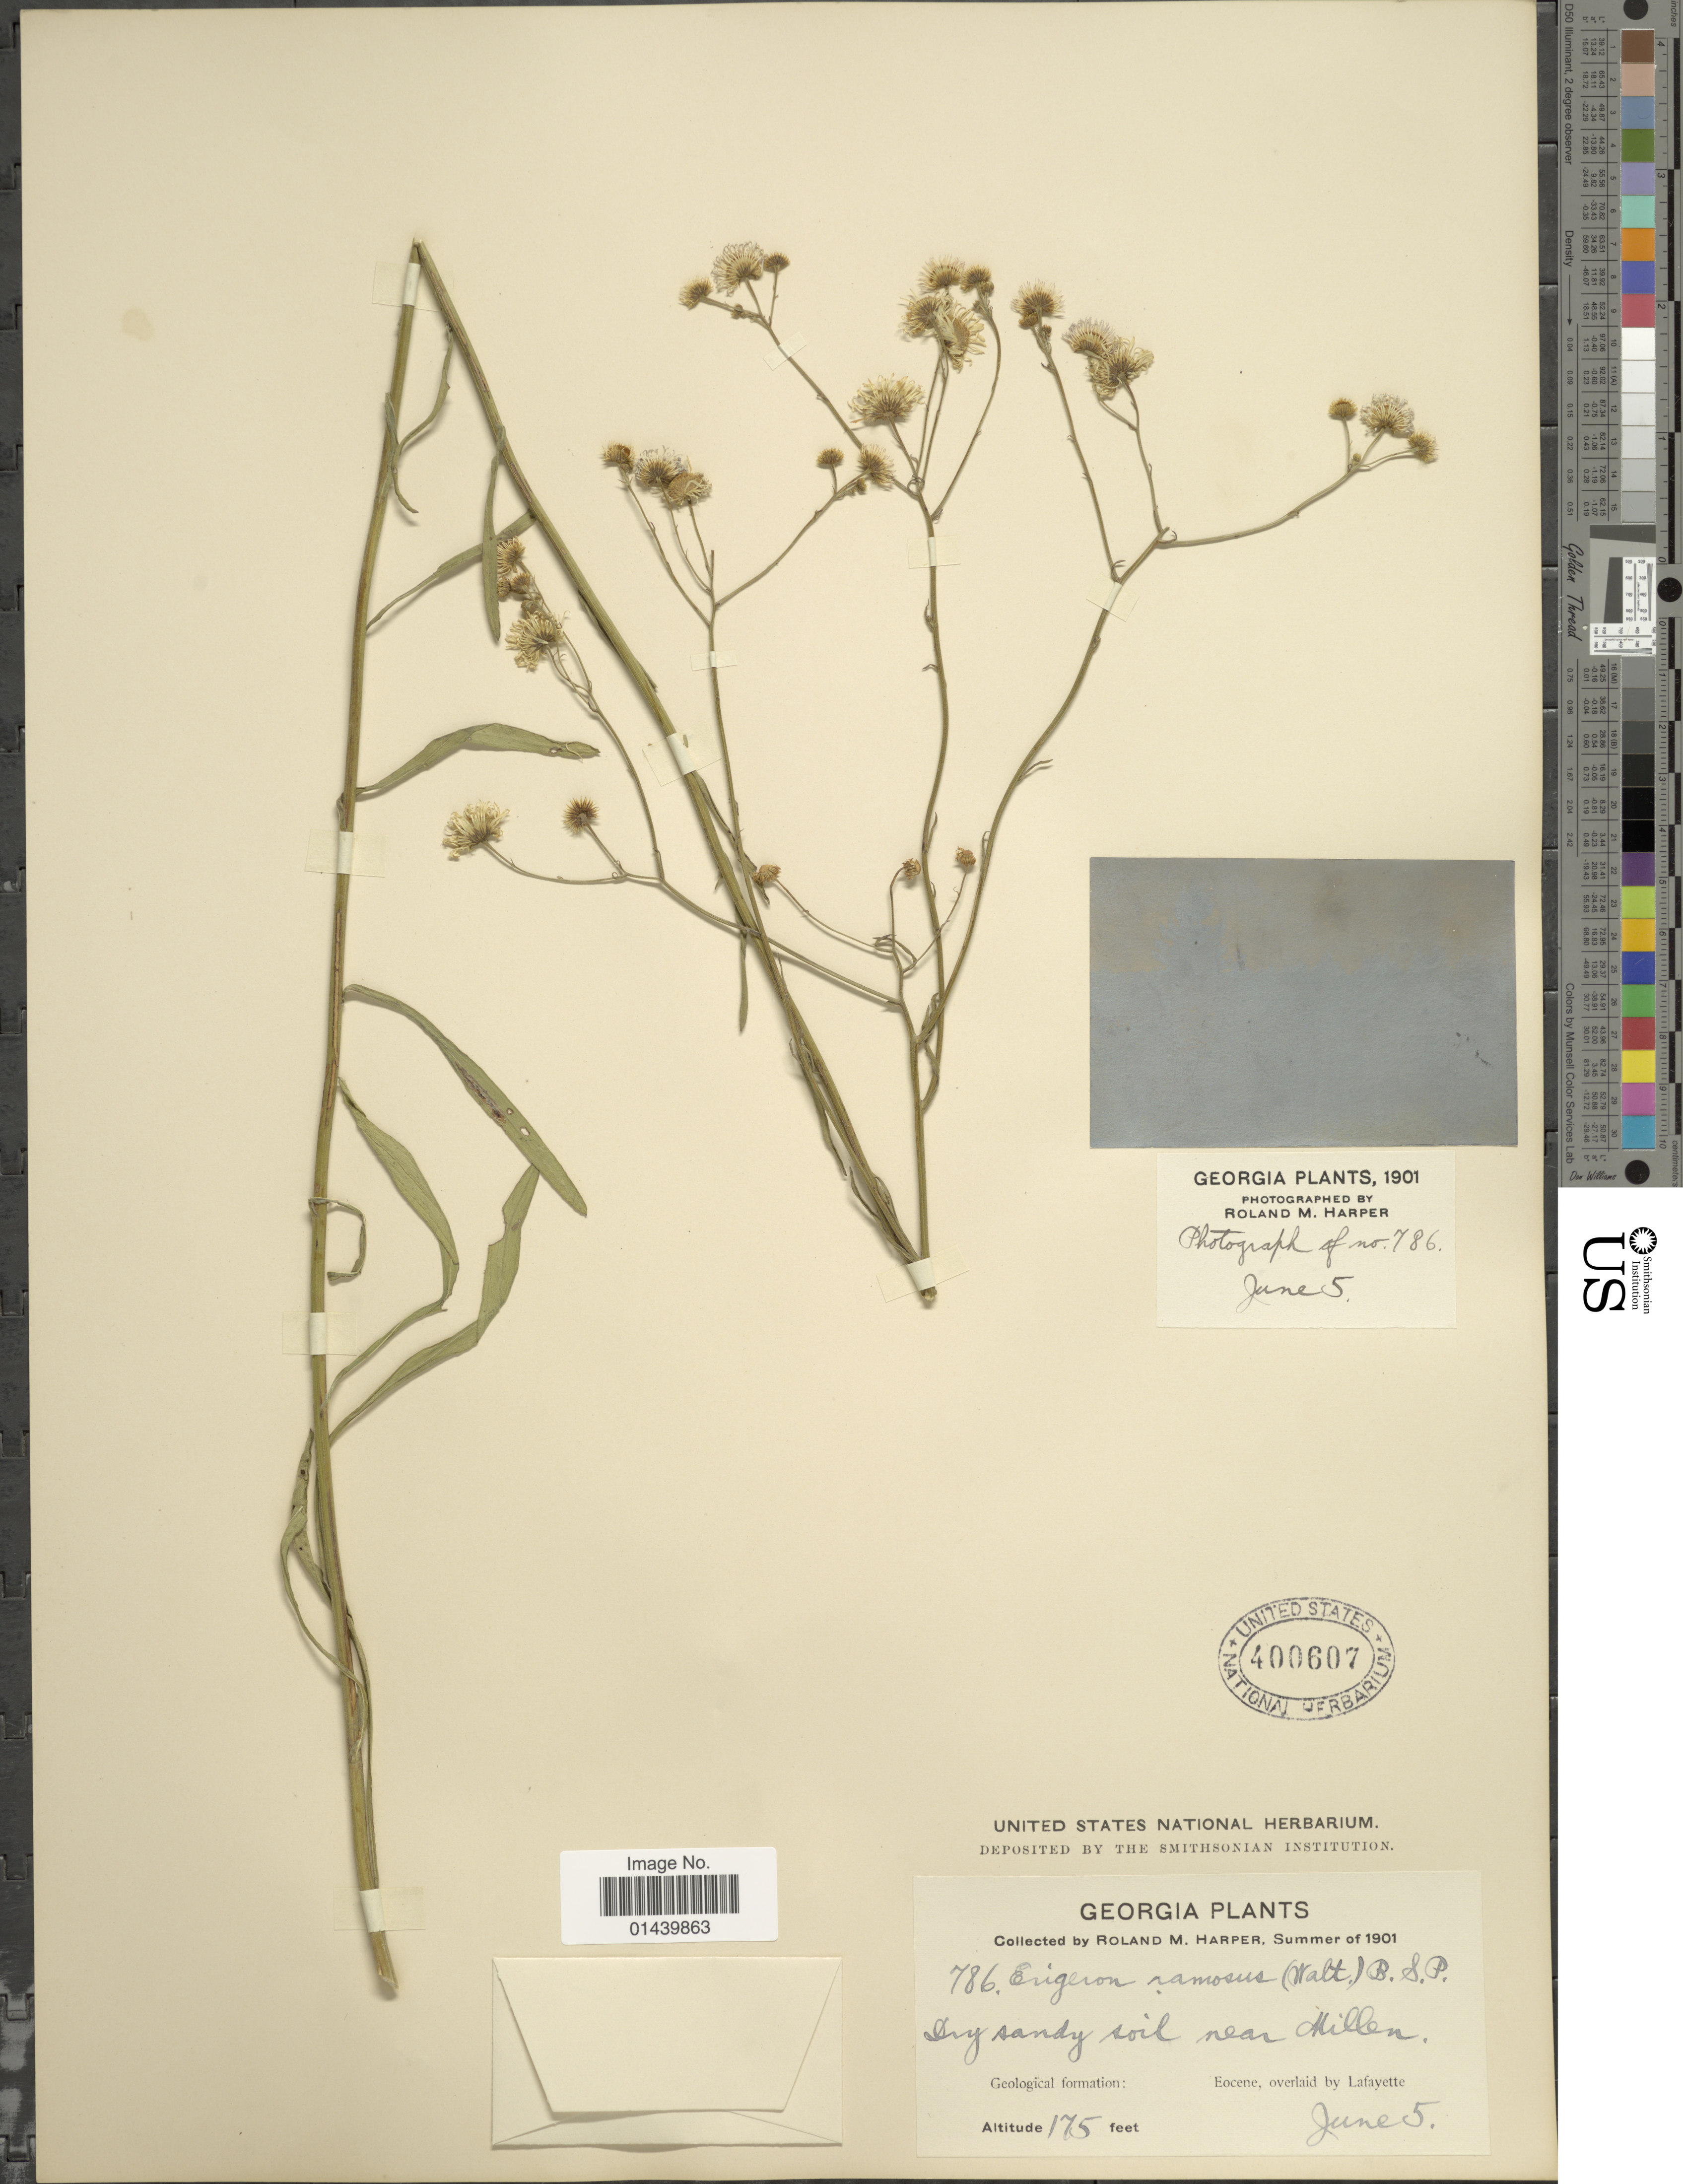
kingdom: Plantae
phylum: Tracheophyta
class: Magnoliopsida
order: Asterales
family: Asteraceae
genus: Erigeron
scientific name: Erigeron strigosus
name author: Muhl. ex Willd.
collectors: R. M. Harper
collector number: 786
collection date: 1901-06-05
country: United States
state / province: Georgia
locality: Near Millen. Eocene overlaid by Lafayette.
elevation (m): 53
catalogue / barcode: US 400607